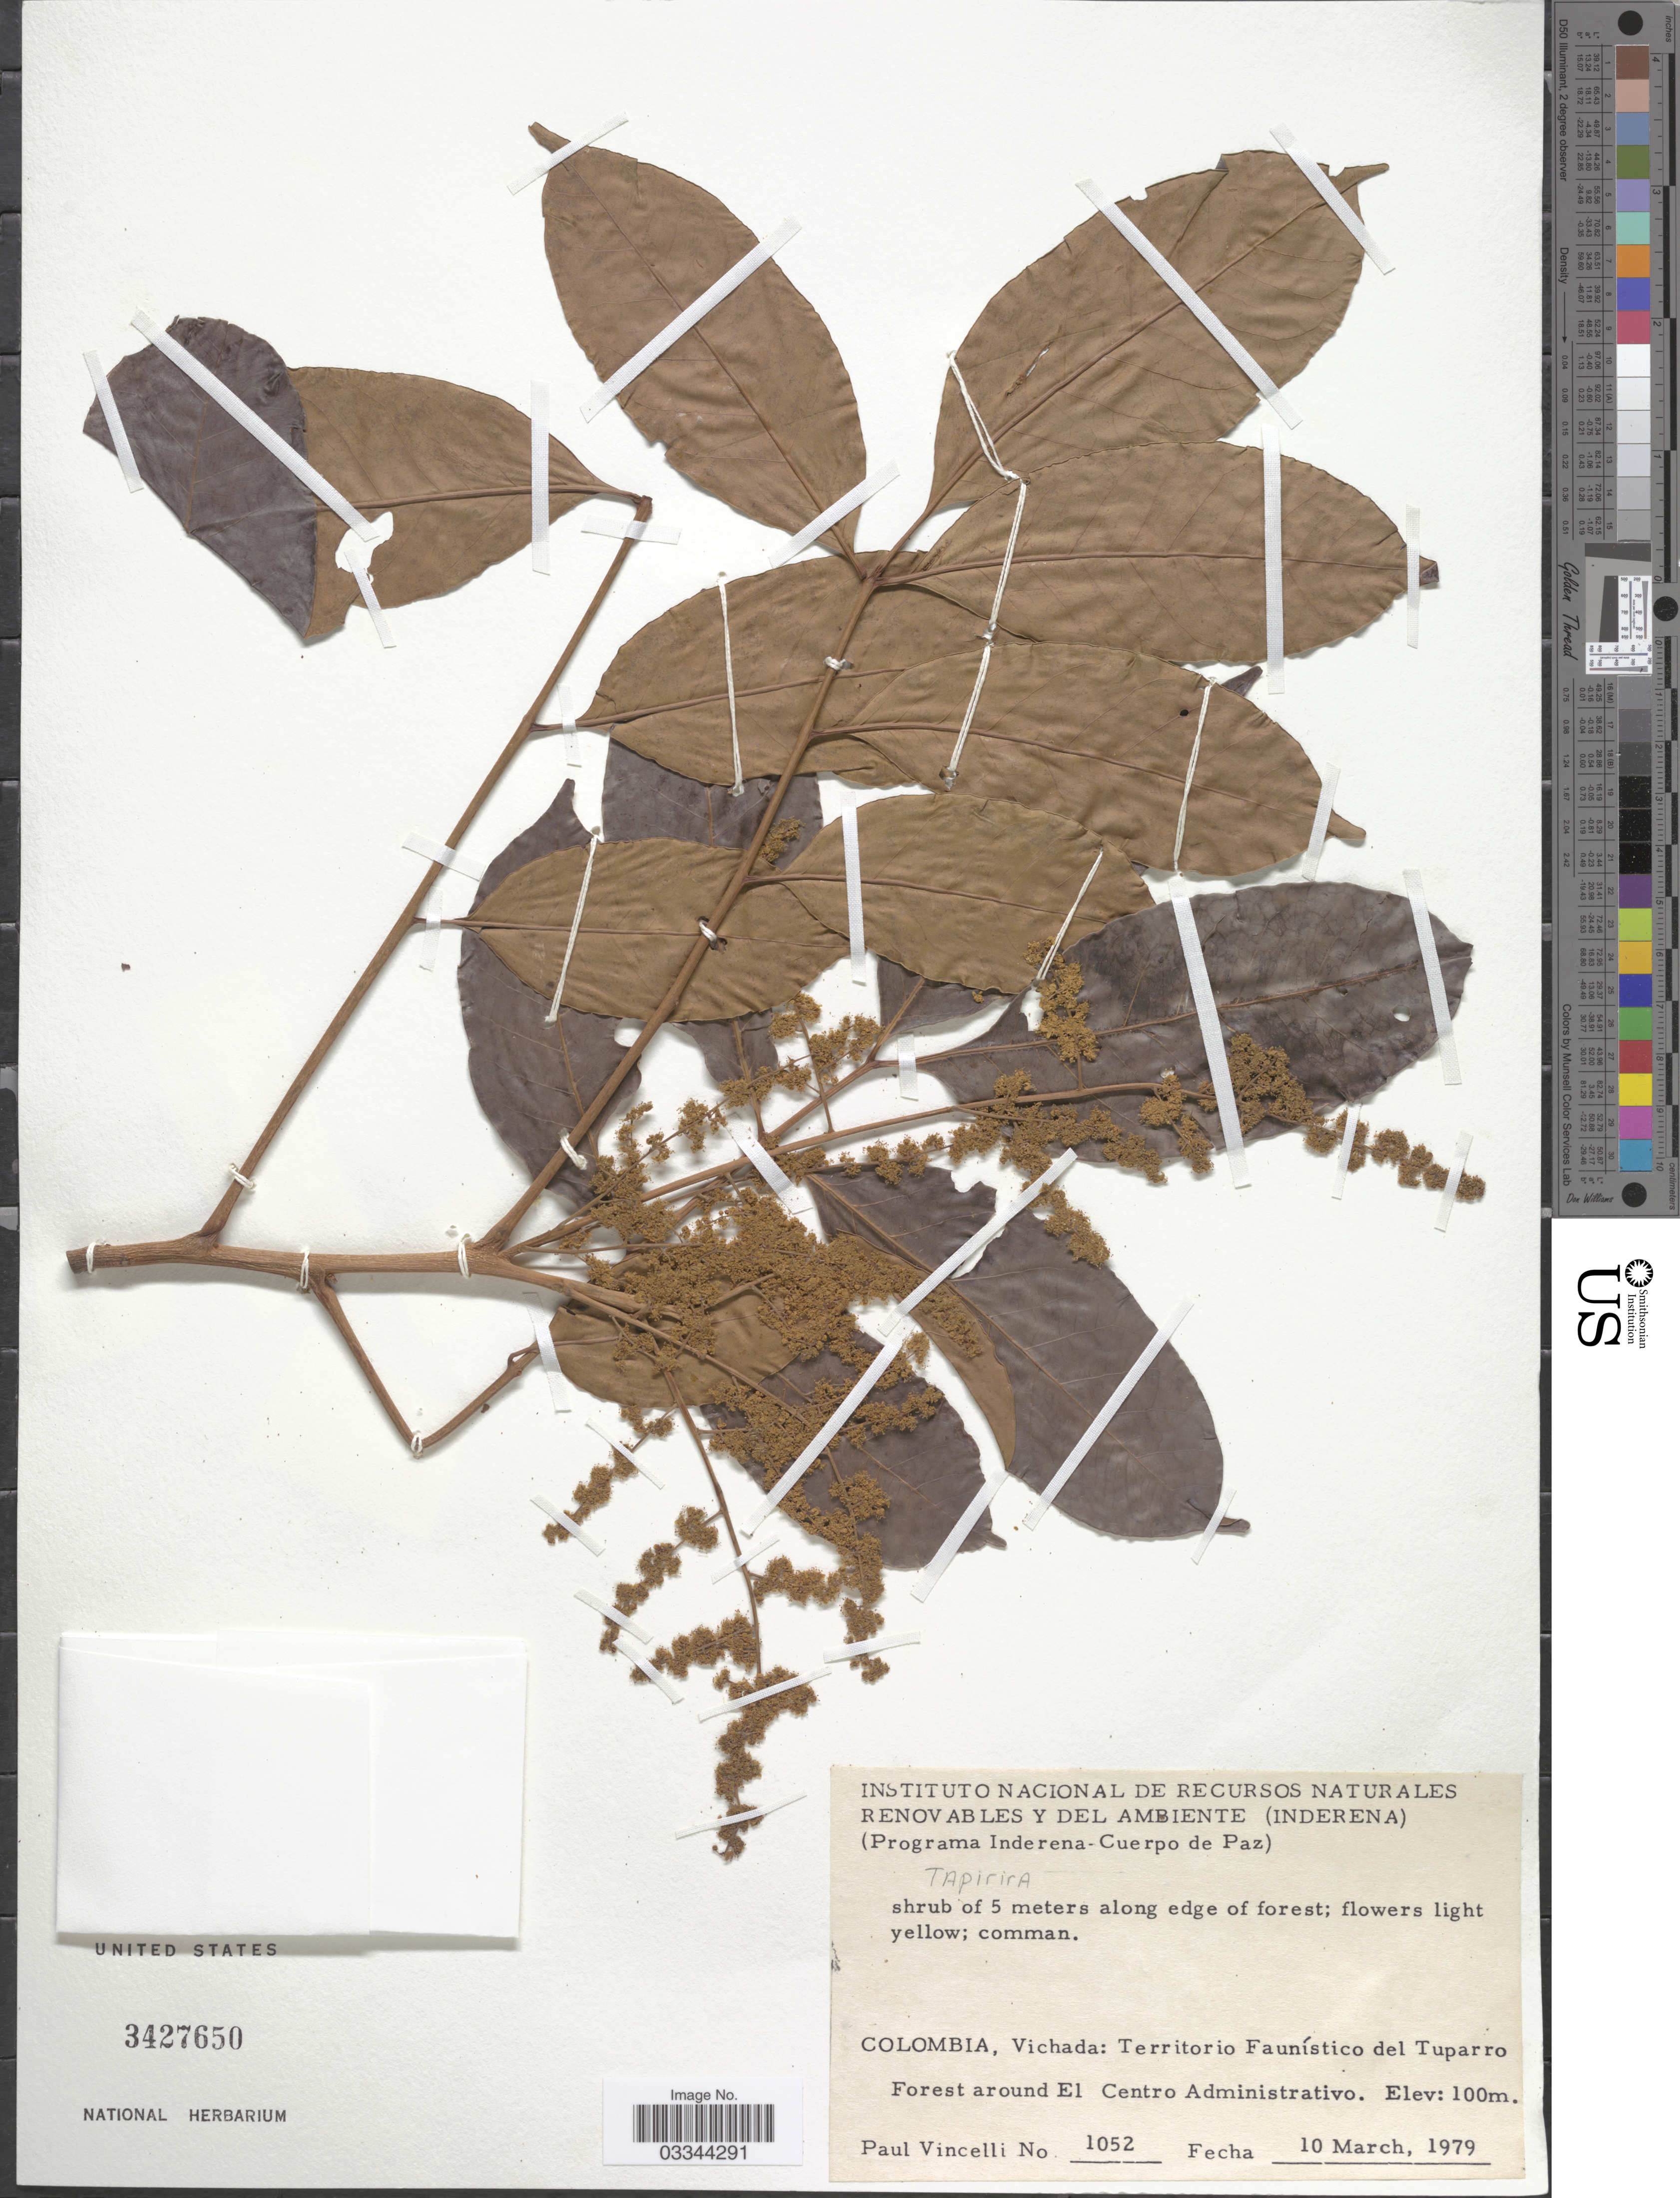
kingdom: Plantae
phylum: Tracheophyta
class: Magnoliopsida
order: Sapindales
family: Anacardiaceae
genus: Tapirira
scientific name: Tapirira guianensis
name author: Aubl.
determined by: Mitchell, John D.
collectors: P. Vincelli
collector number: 1052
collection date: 1979-03-10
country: Colombia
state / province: Vichada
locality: Territorio Faunístico del Tuparro. Forest around El Administrativo.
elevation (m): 100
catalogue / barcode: US 3427650